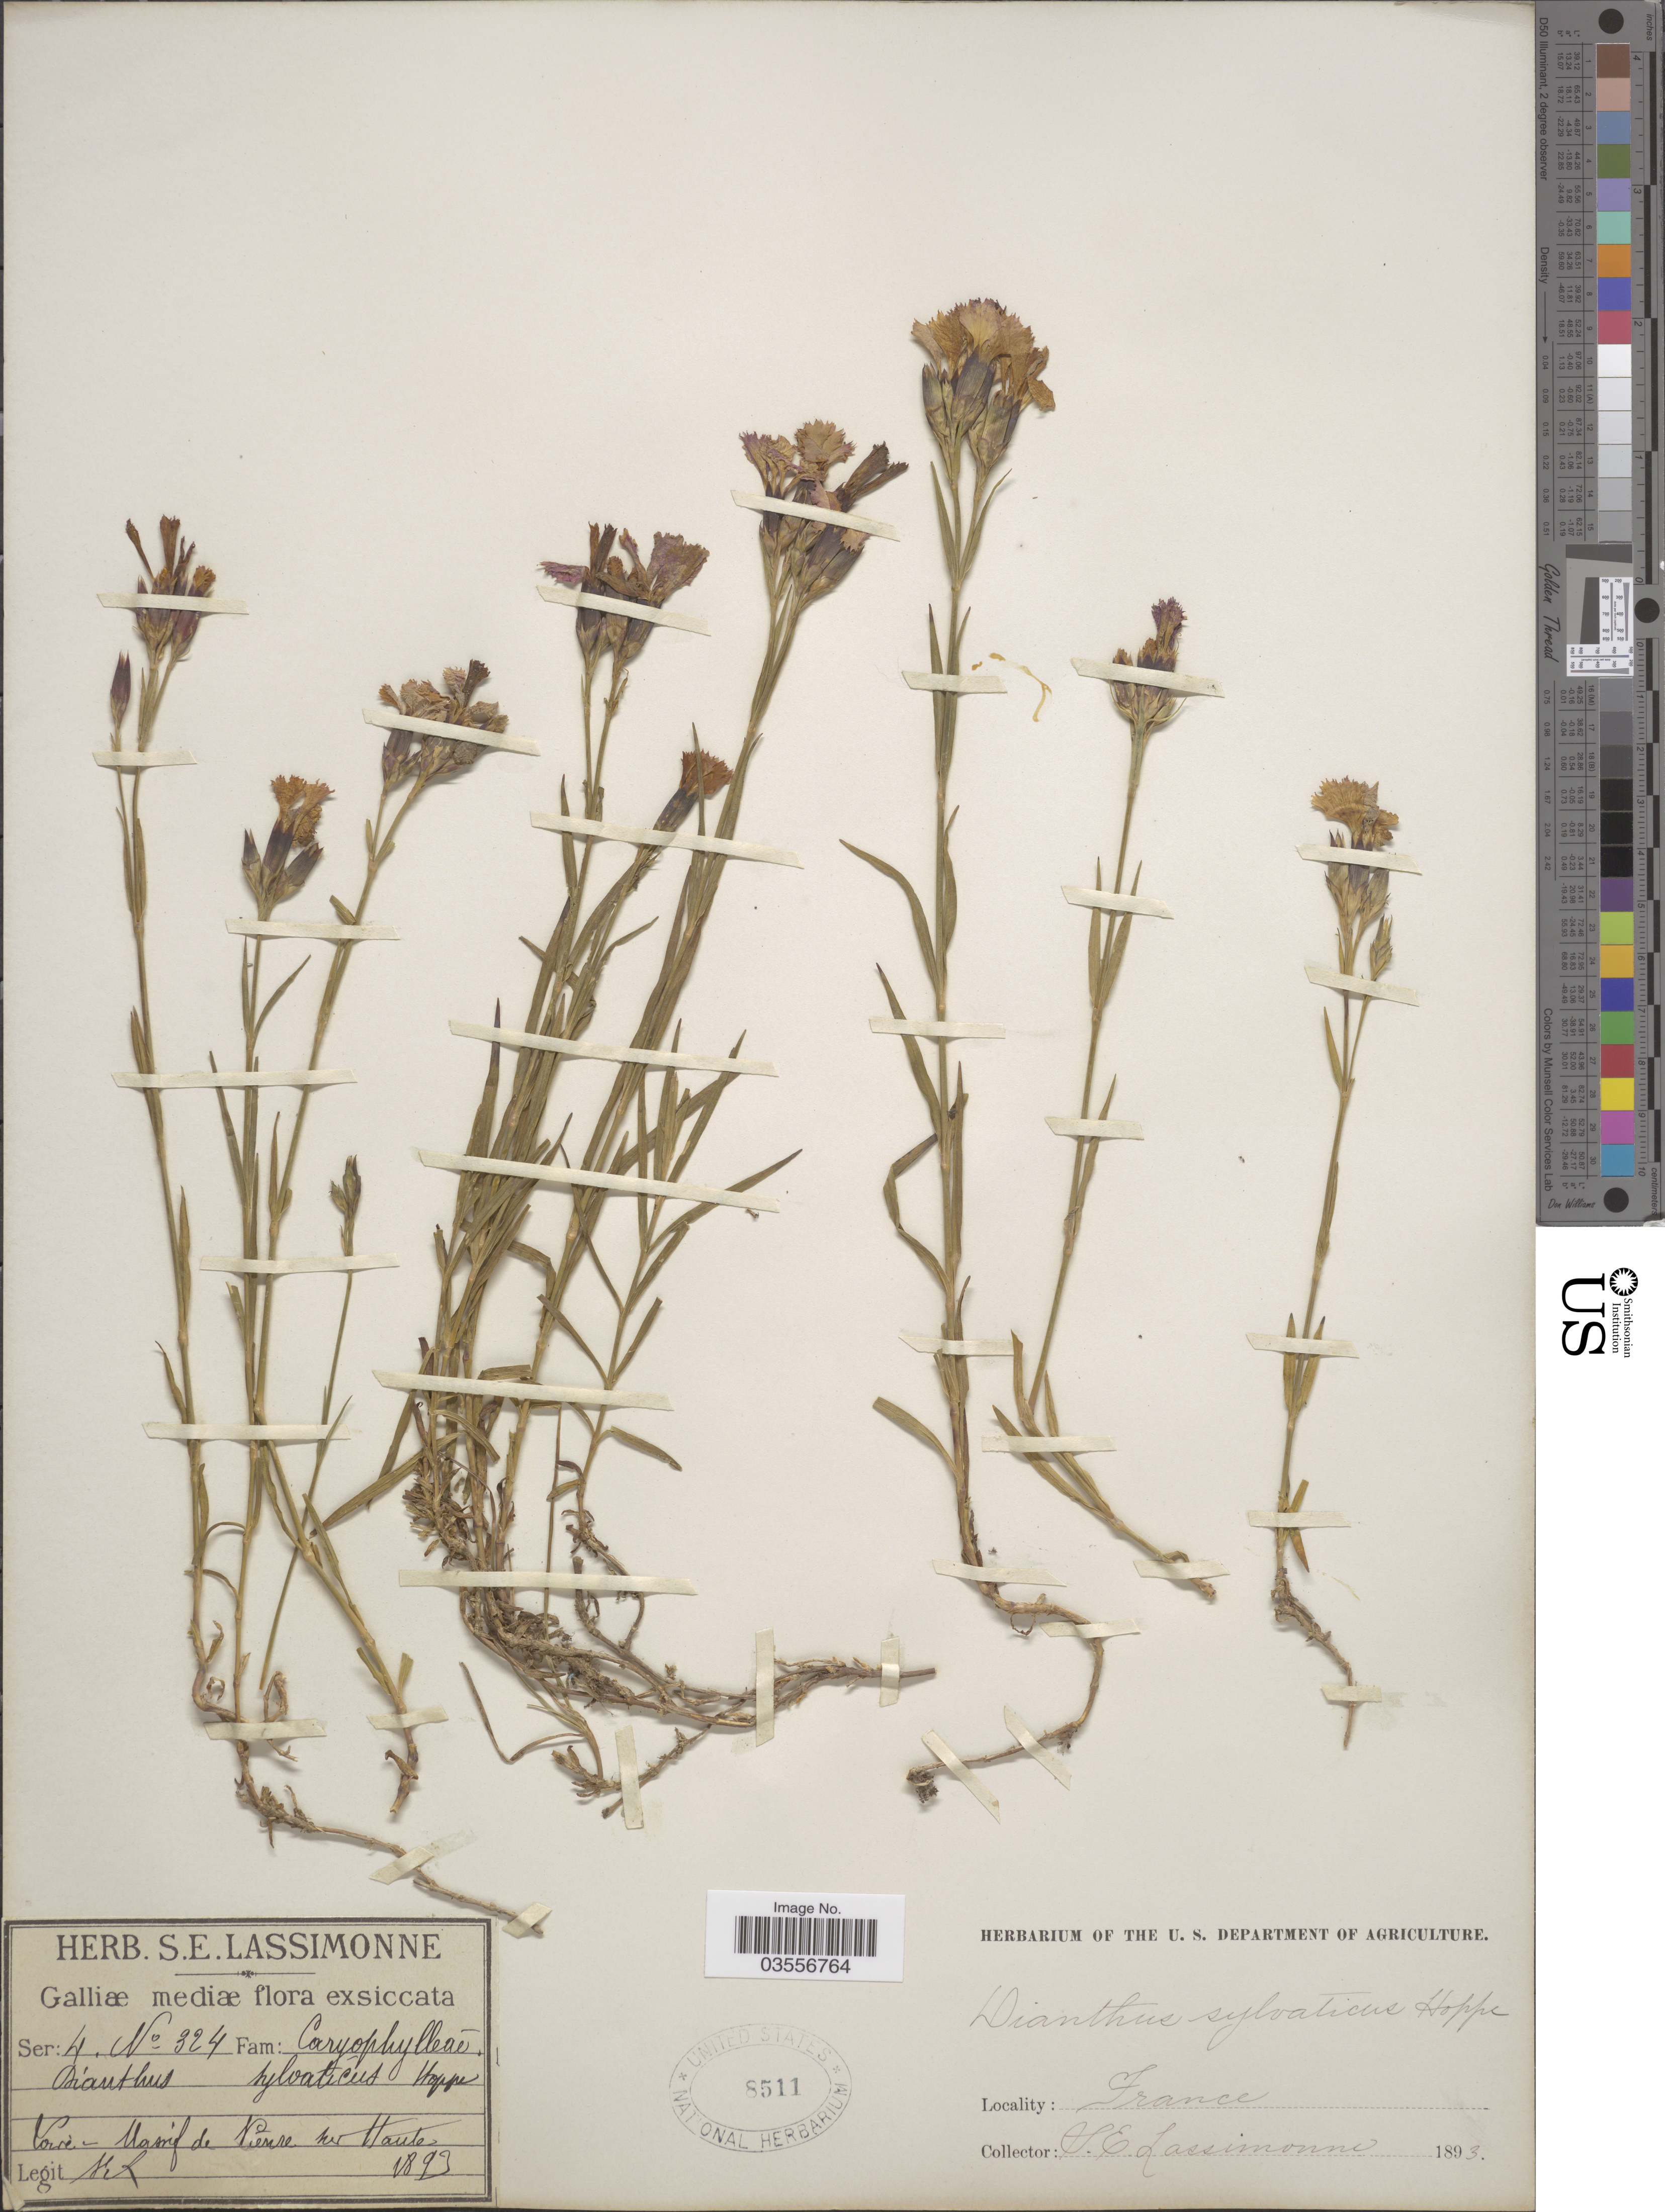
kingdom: Plantae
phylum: Tracheophyta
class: Magnoliopsida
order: Caryophyllales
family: Caryophyllaceae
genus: Dianthus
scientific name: Dianthus sylvaticus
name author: Hoppe ex Willd.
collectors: S. Lassimonne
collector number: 324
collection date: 1893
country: France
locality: Galliæ mediæ. Loire - Massif de Pierre sur Haute.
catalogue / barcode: US 8511